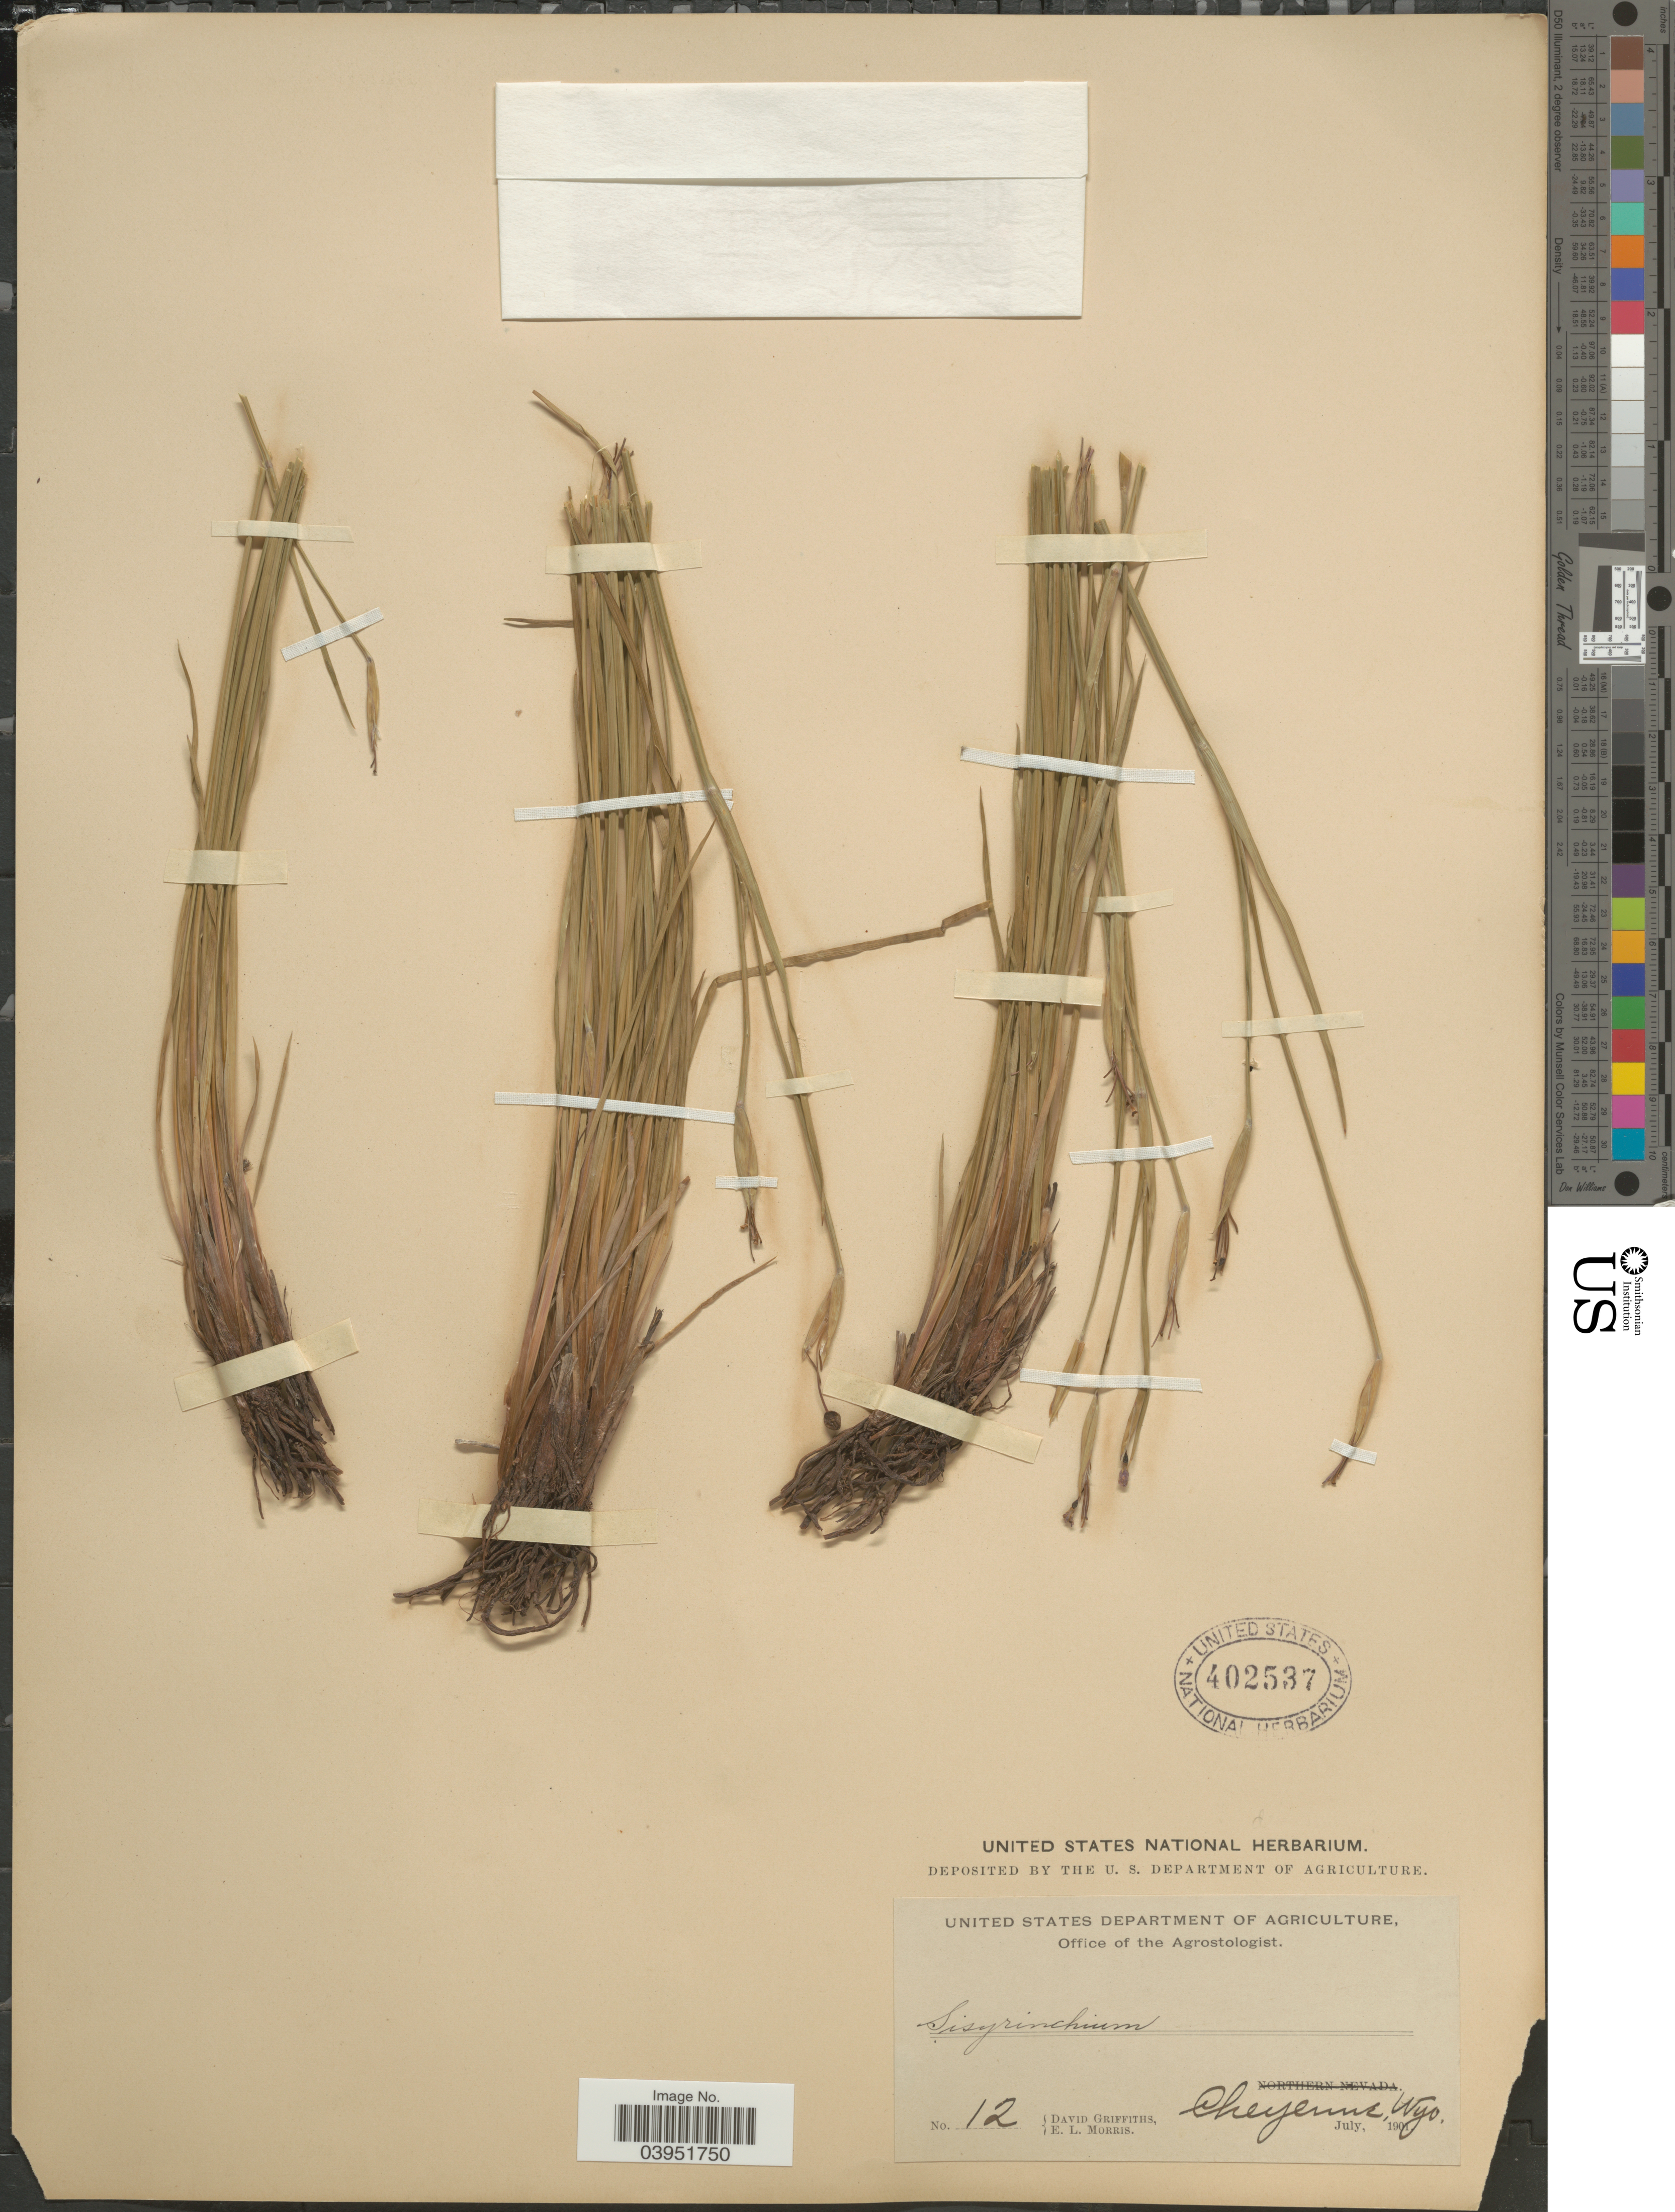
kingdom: Plantae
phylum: Tracheophyta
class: Liliopsida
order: Asparagales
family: Iridaceae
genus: Sisyrinchium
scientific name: Sisyrinchium sp.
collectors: D. Griffiths & E. Morris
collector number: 12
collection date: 1901-07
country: United States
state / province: Wyoming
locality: Cheyenne.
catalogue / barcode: US 402537